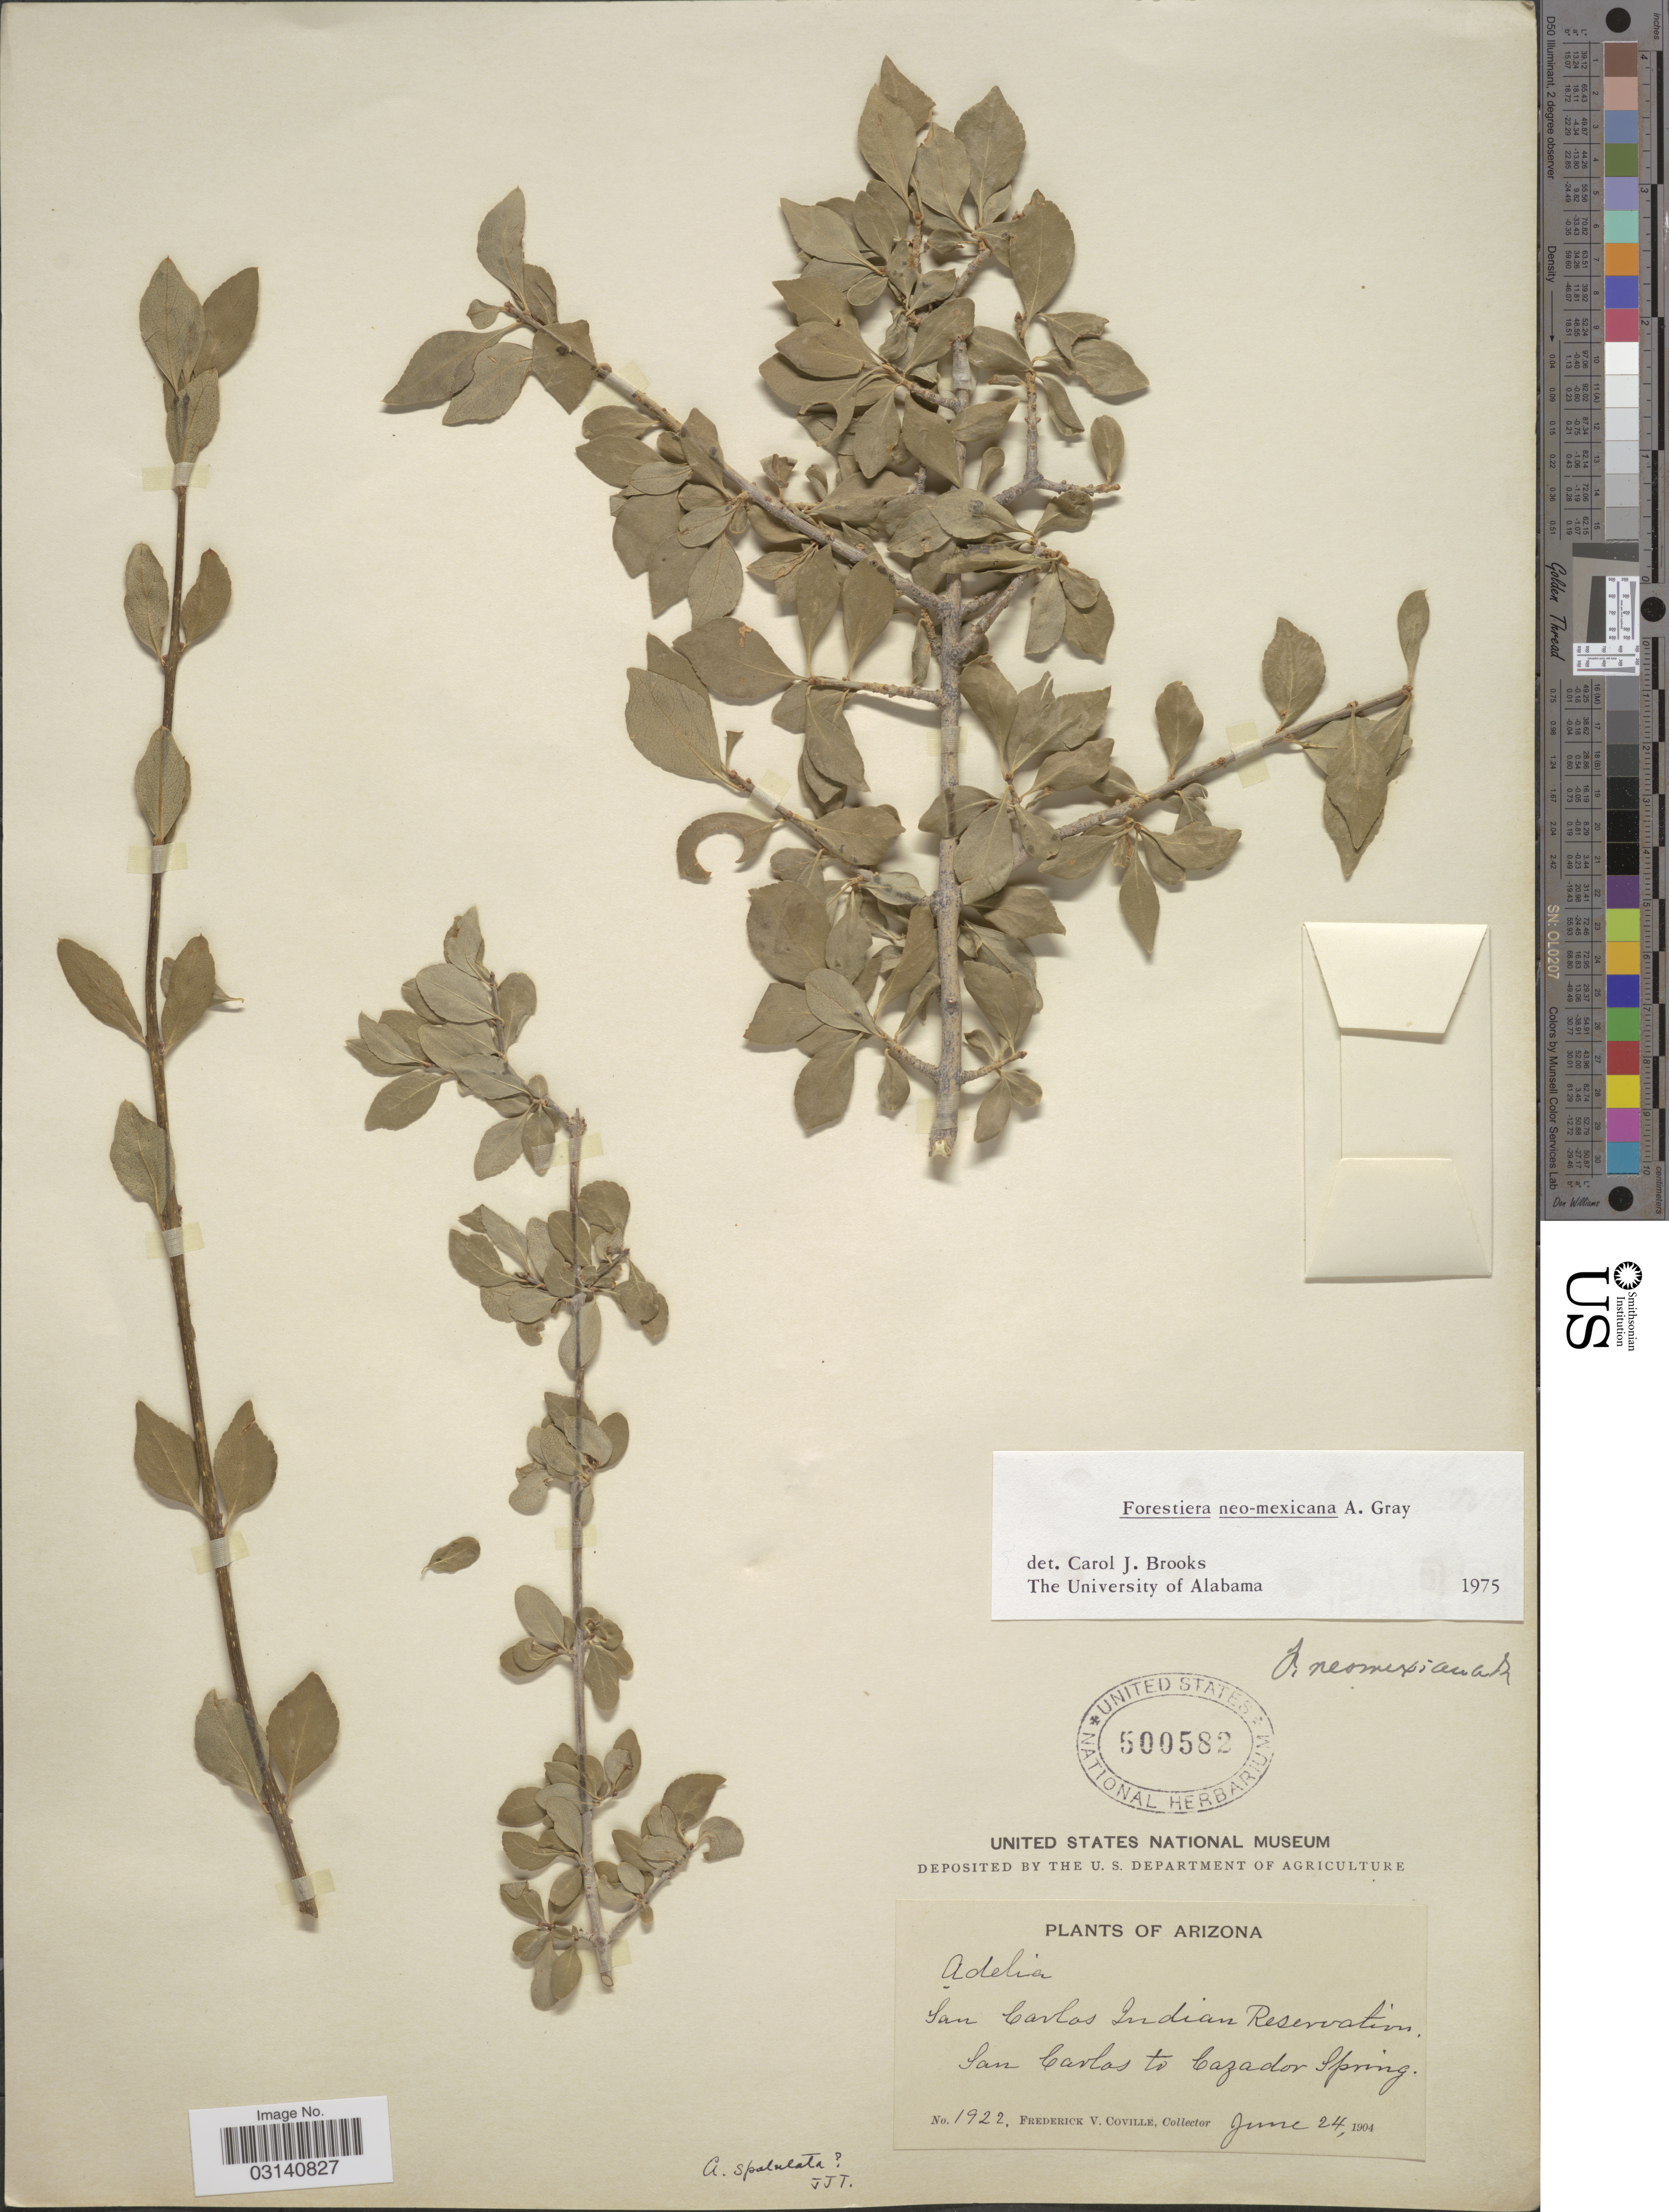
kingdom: Plantae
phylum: Tracheophyta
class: Magnoliopsida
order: Lamiales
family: Oleaceae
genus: Forestiera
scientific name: Forestiera neomexicana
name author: A. Gray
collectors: F. V. Coville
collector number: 1922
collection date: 1904-06-24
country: United States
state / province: Arizona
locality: San Carlos Indian Reservation. San Carlos to Cazador Spring.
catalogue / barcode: US 500582